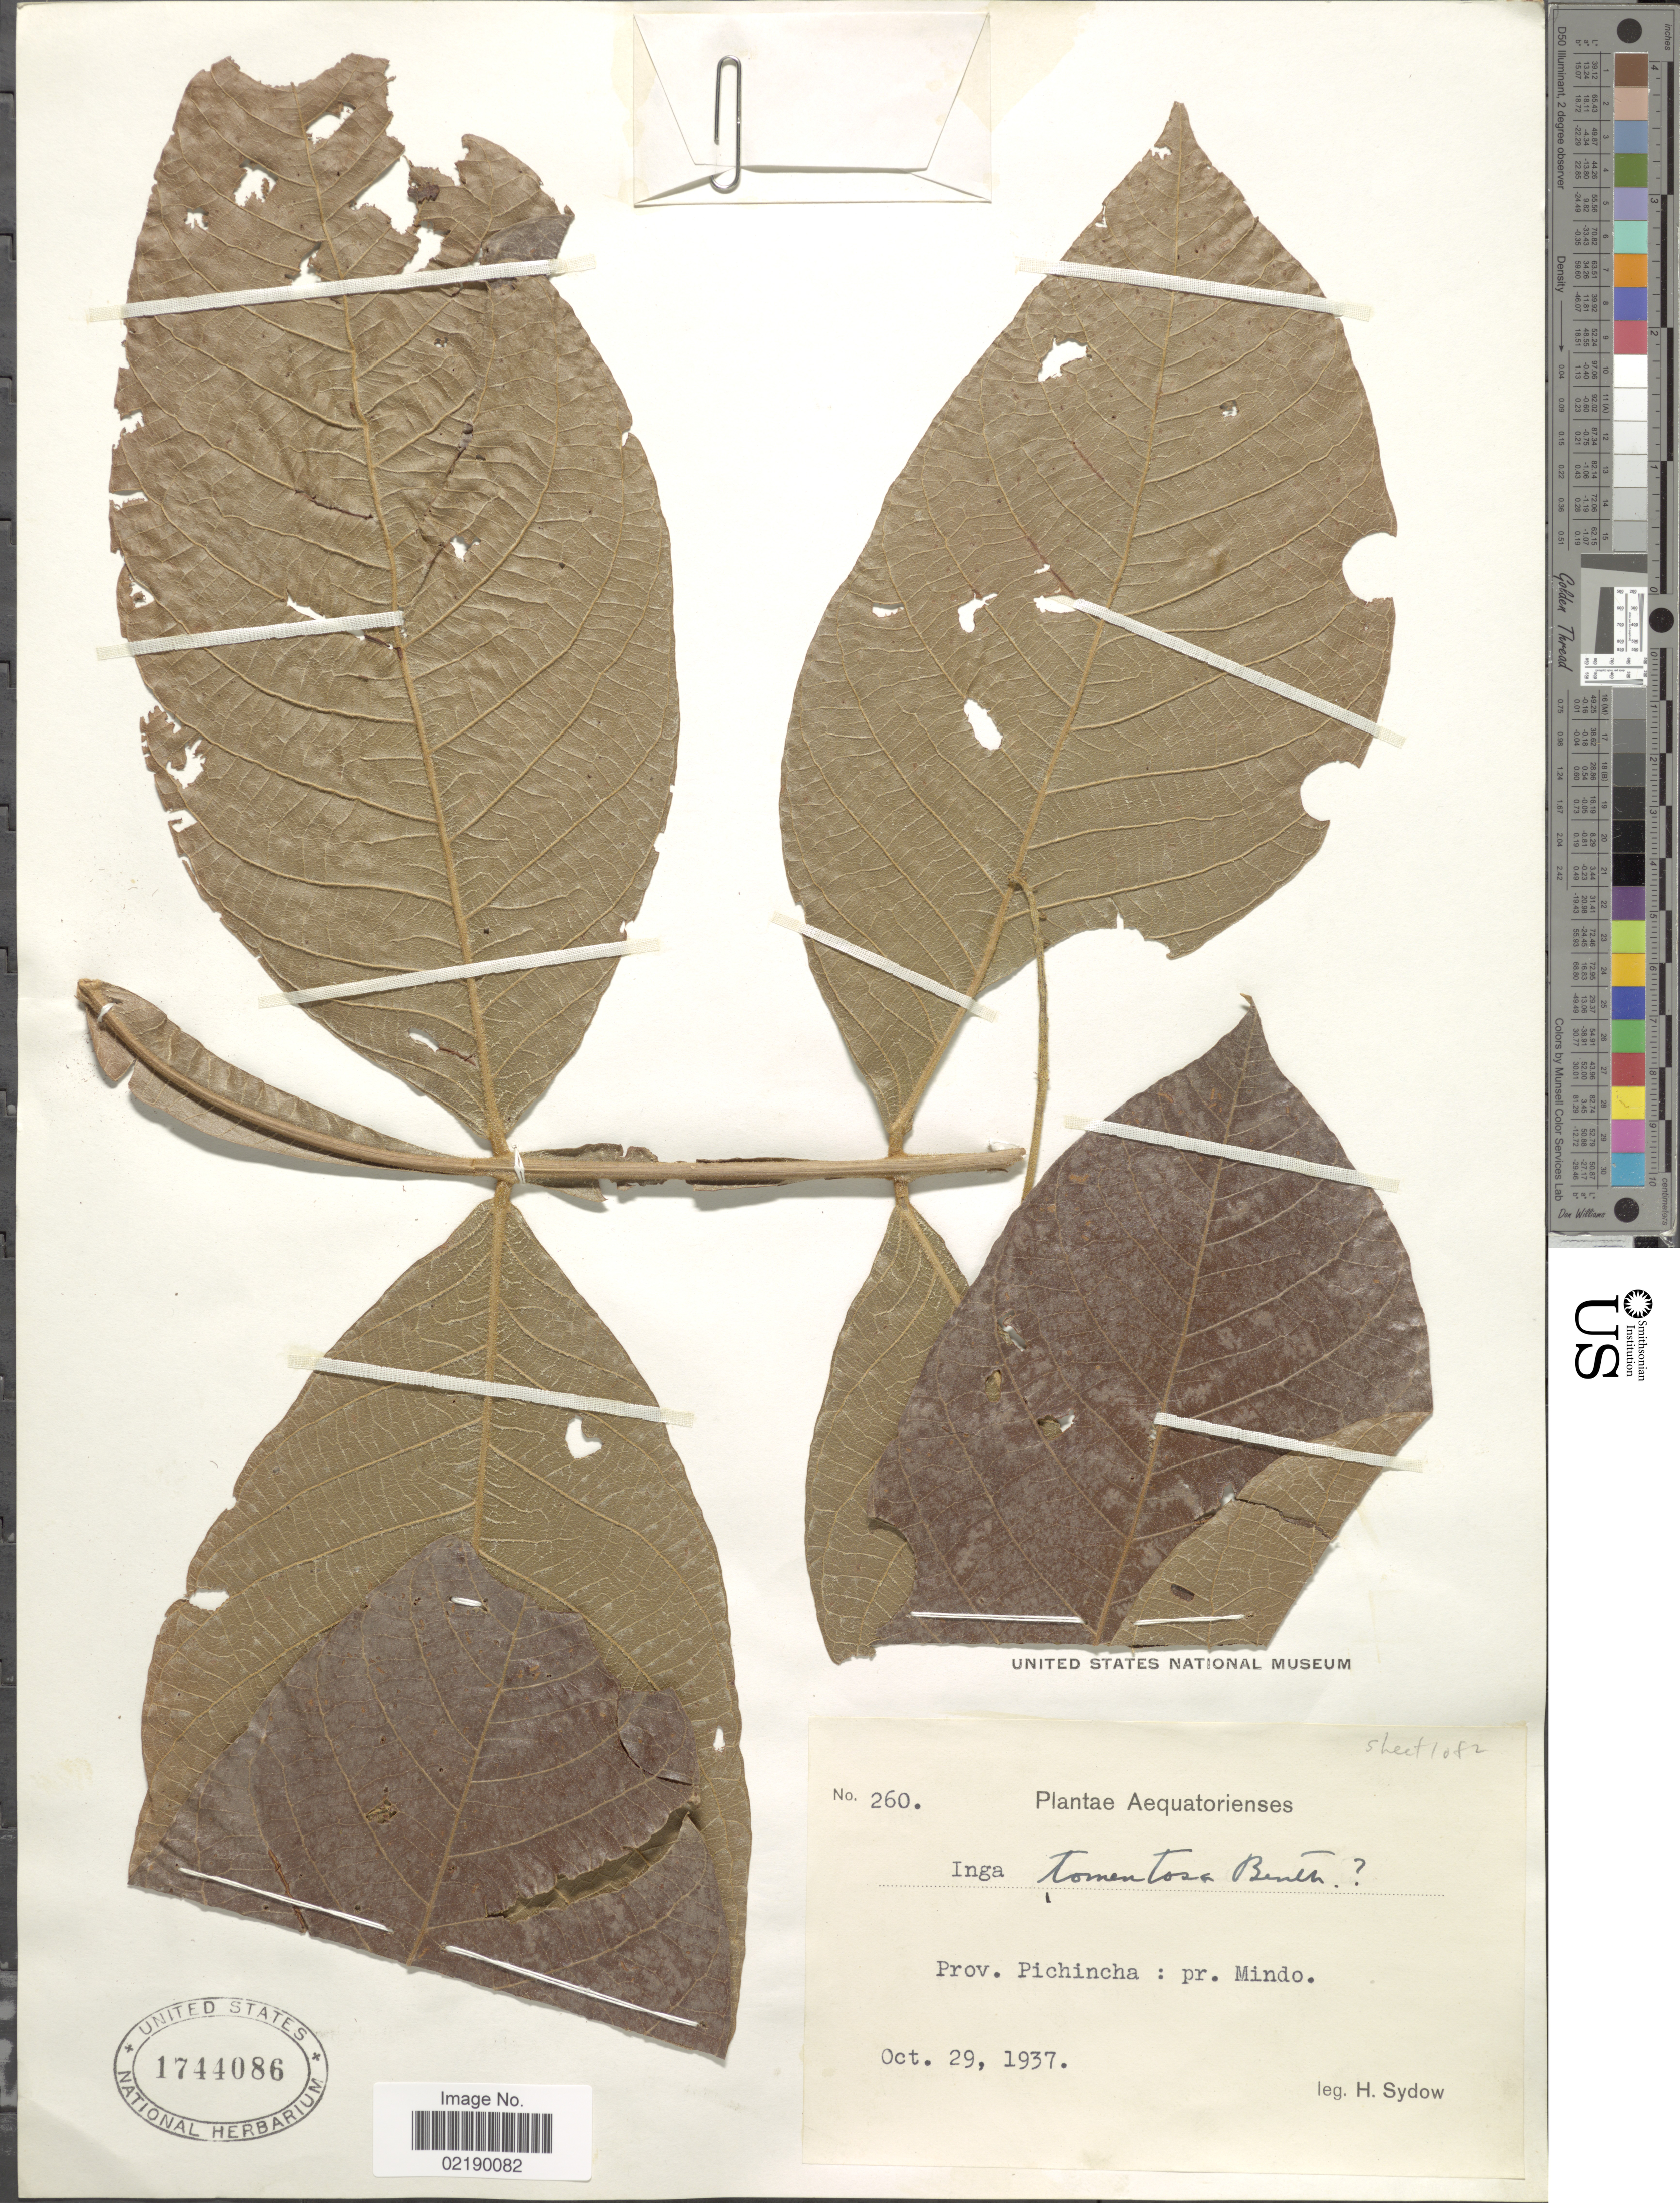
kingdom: Plantae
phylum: Tracheophyta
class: Magnoliopsida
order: Fabales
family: Fabaceae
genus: Inga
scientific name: Inga tomentosa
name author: Benth.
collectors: H. Sydow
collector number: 260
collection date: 1937-10-29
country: Ecuador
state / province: Pichincha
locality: Pr. Mindo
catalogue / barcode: US 1744086